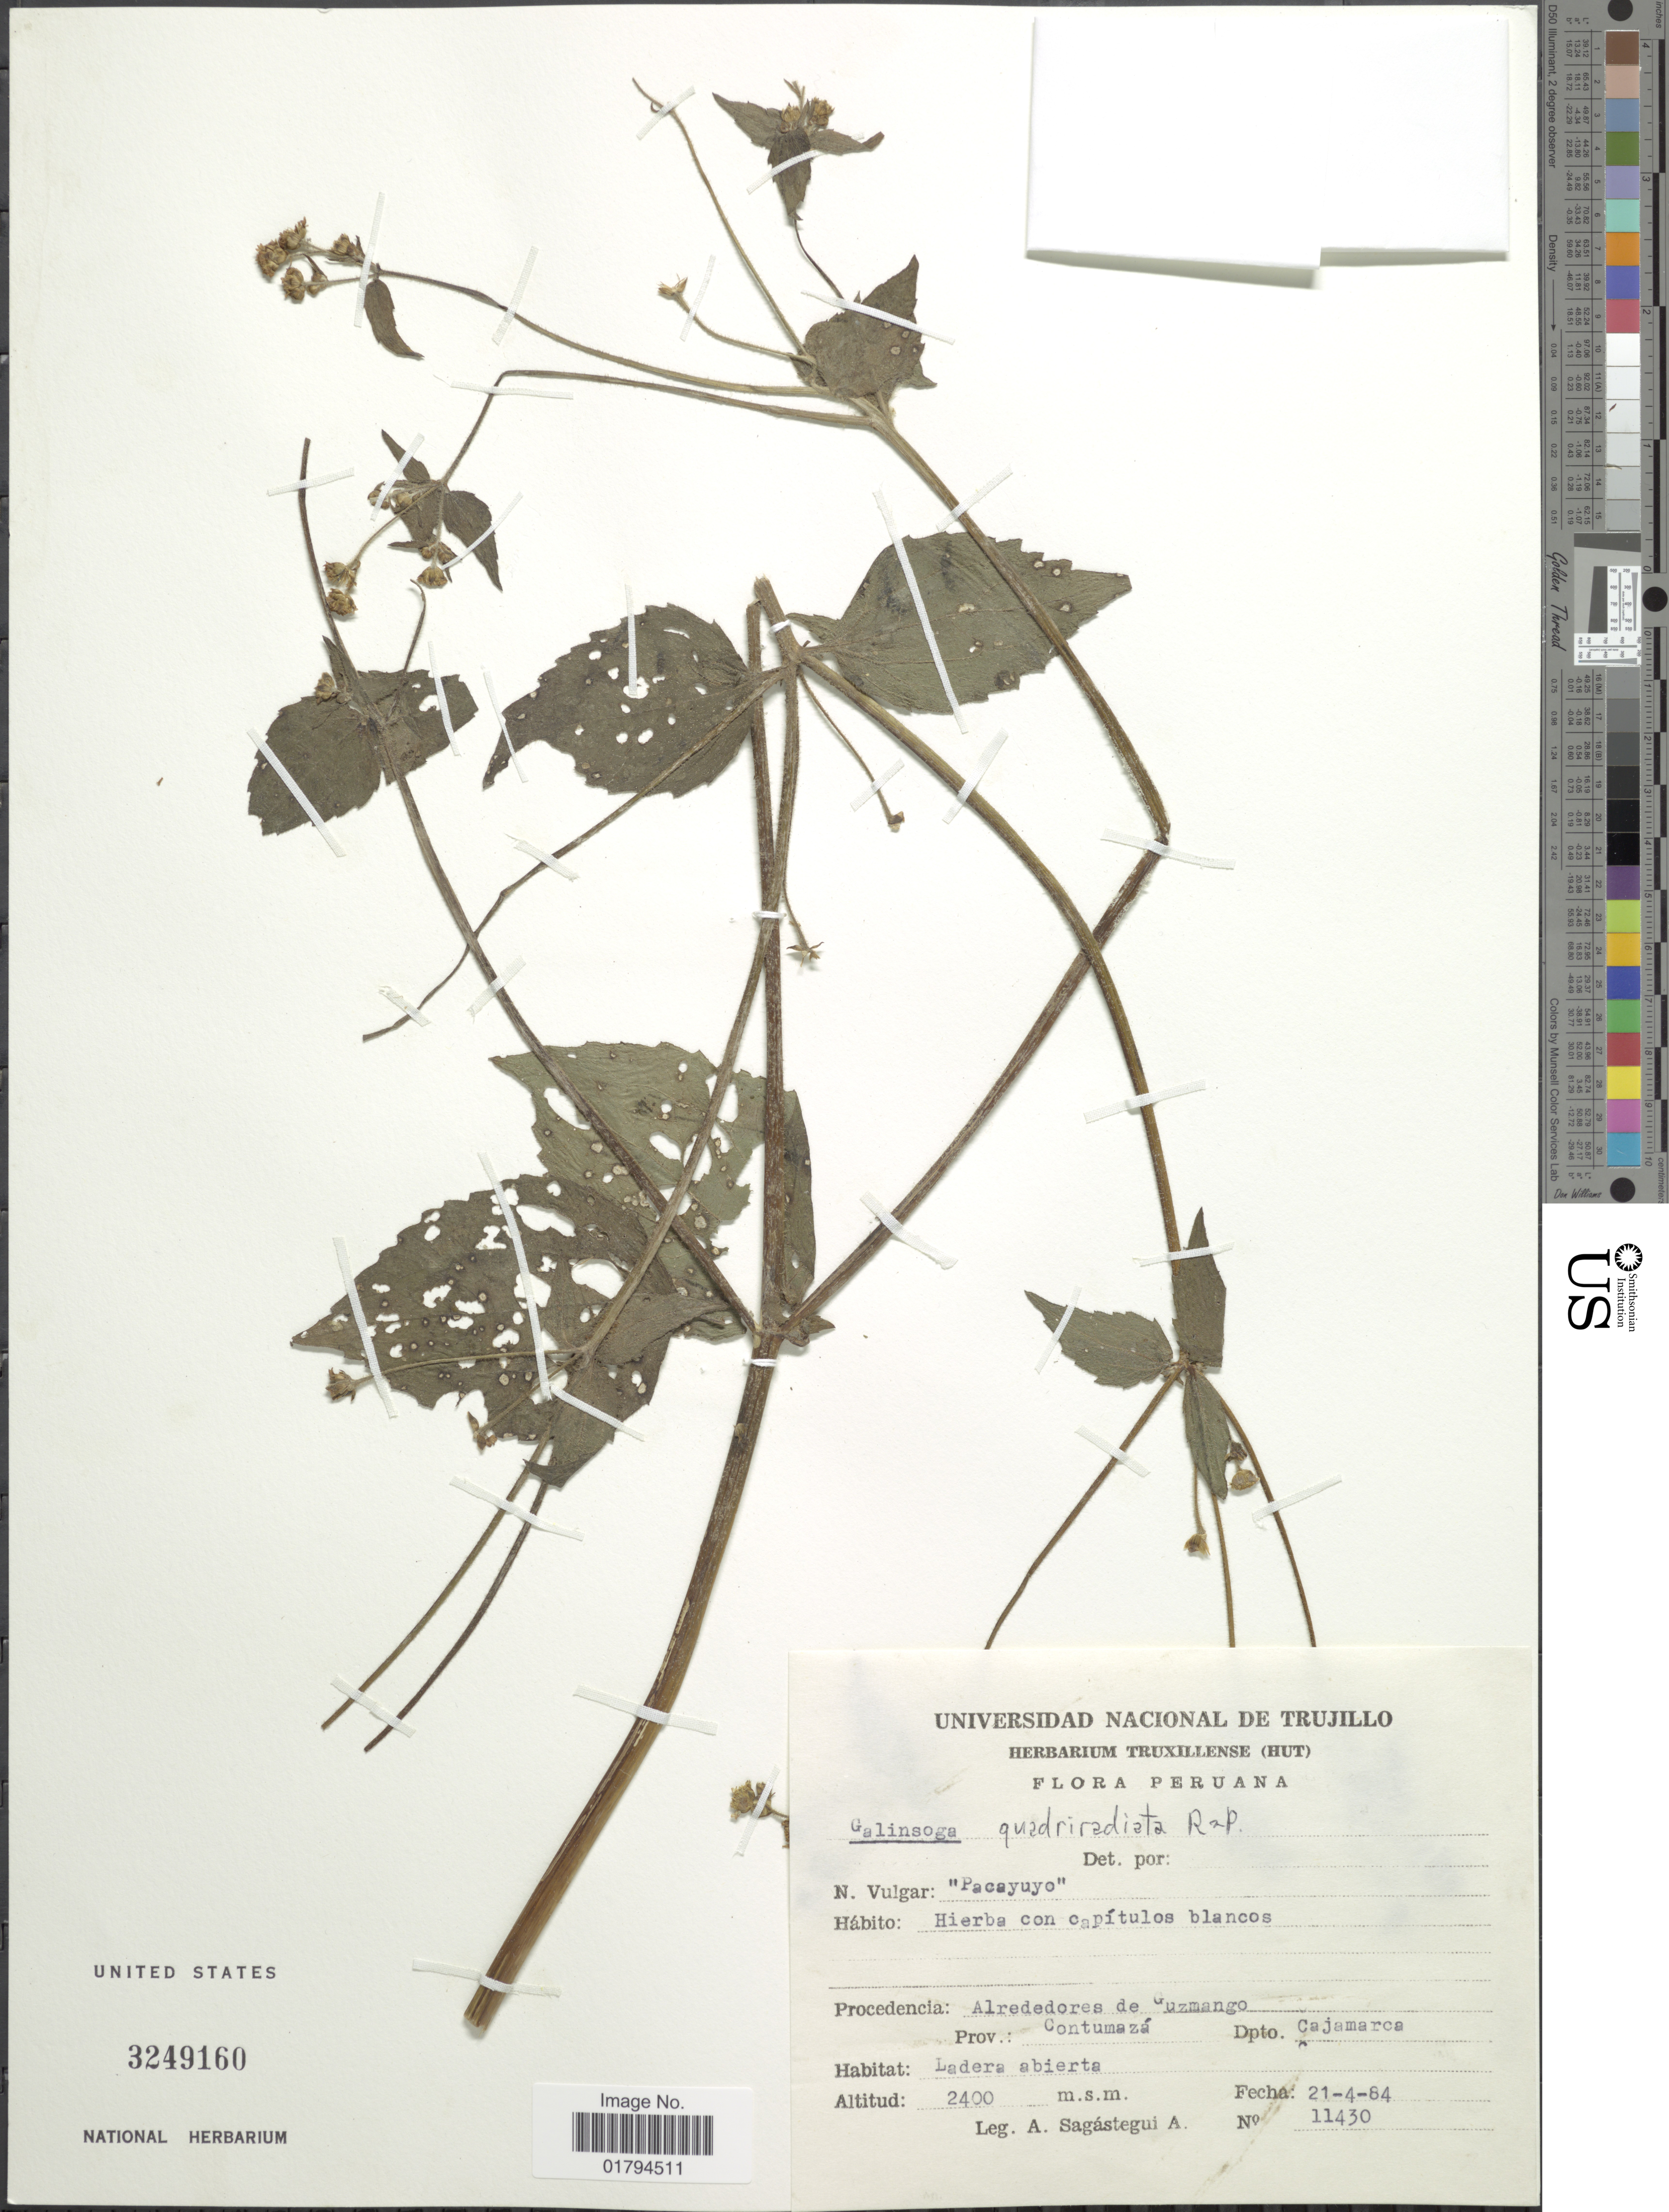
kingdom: Plantae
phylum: Tracheophyta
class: Magnoliopsida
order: Asterales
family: Asteraceae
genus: Galinsoga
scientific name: Galinsoga quadriradiata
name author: Ruiz & Pav.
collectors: A. Sagástegui A.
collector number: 11430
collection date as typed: Transcribed d/m/y: 21/4/84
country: Peru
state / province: Cajamarca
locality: Alrededores de Guzmango. Prov. Contumaza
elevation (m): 2400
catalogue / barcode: US 3249160